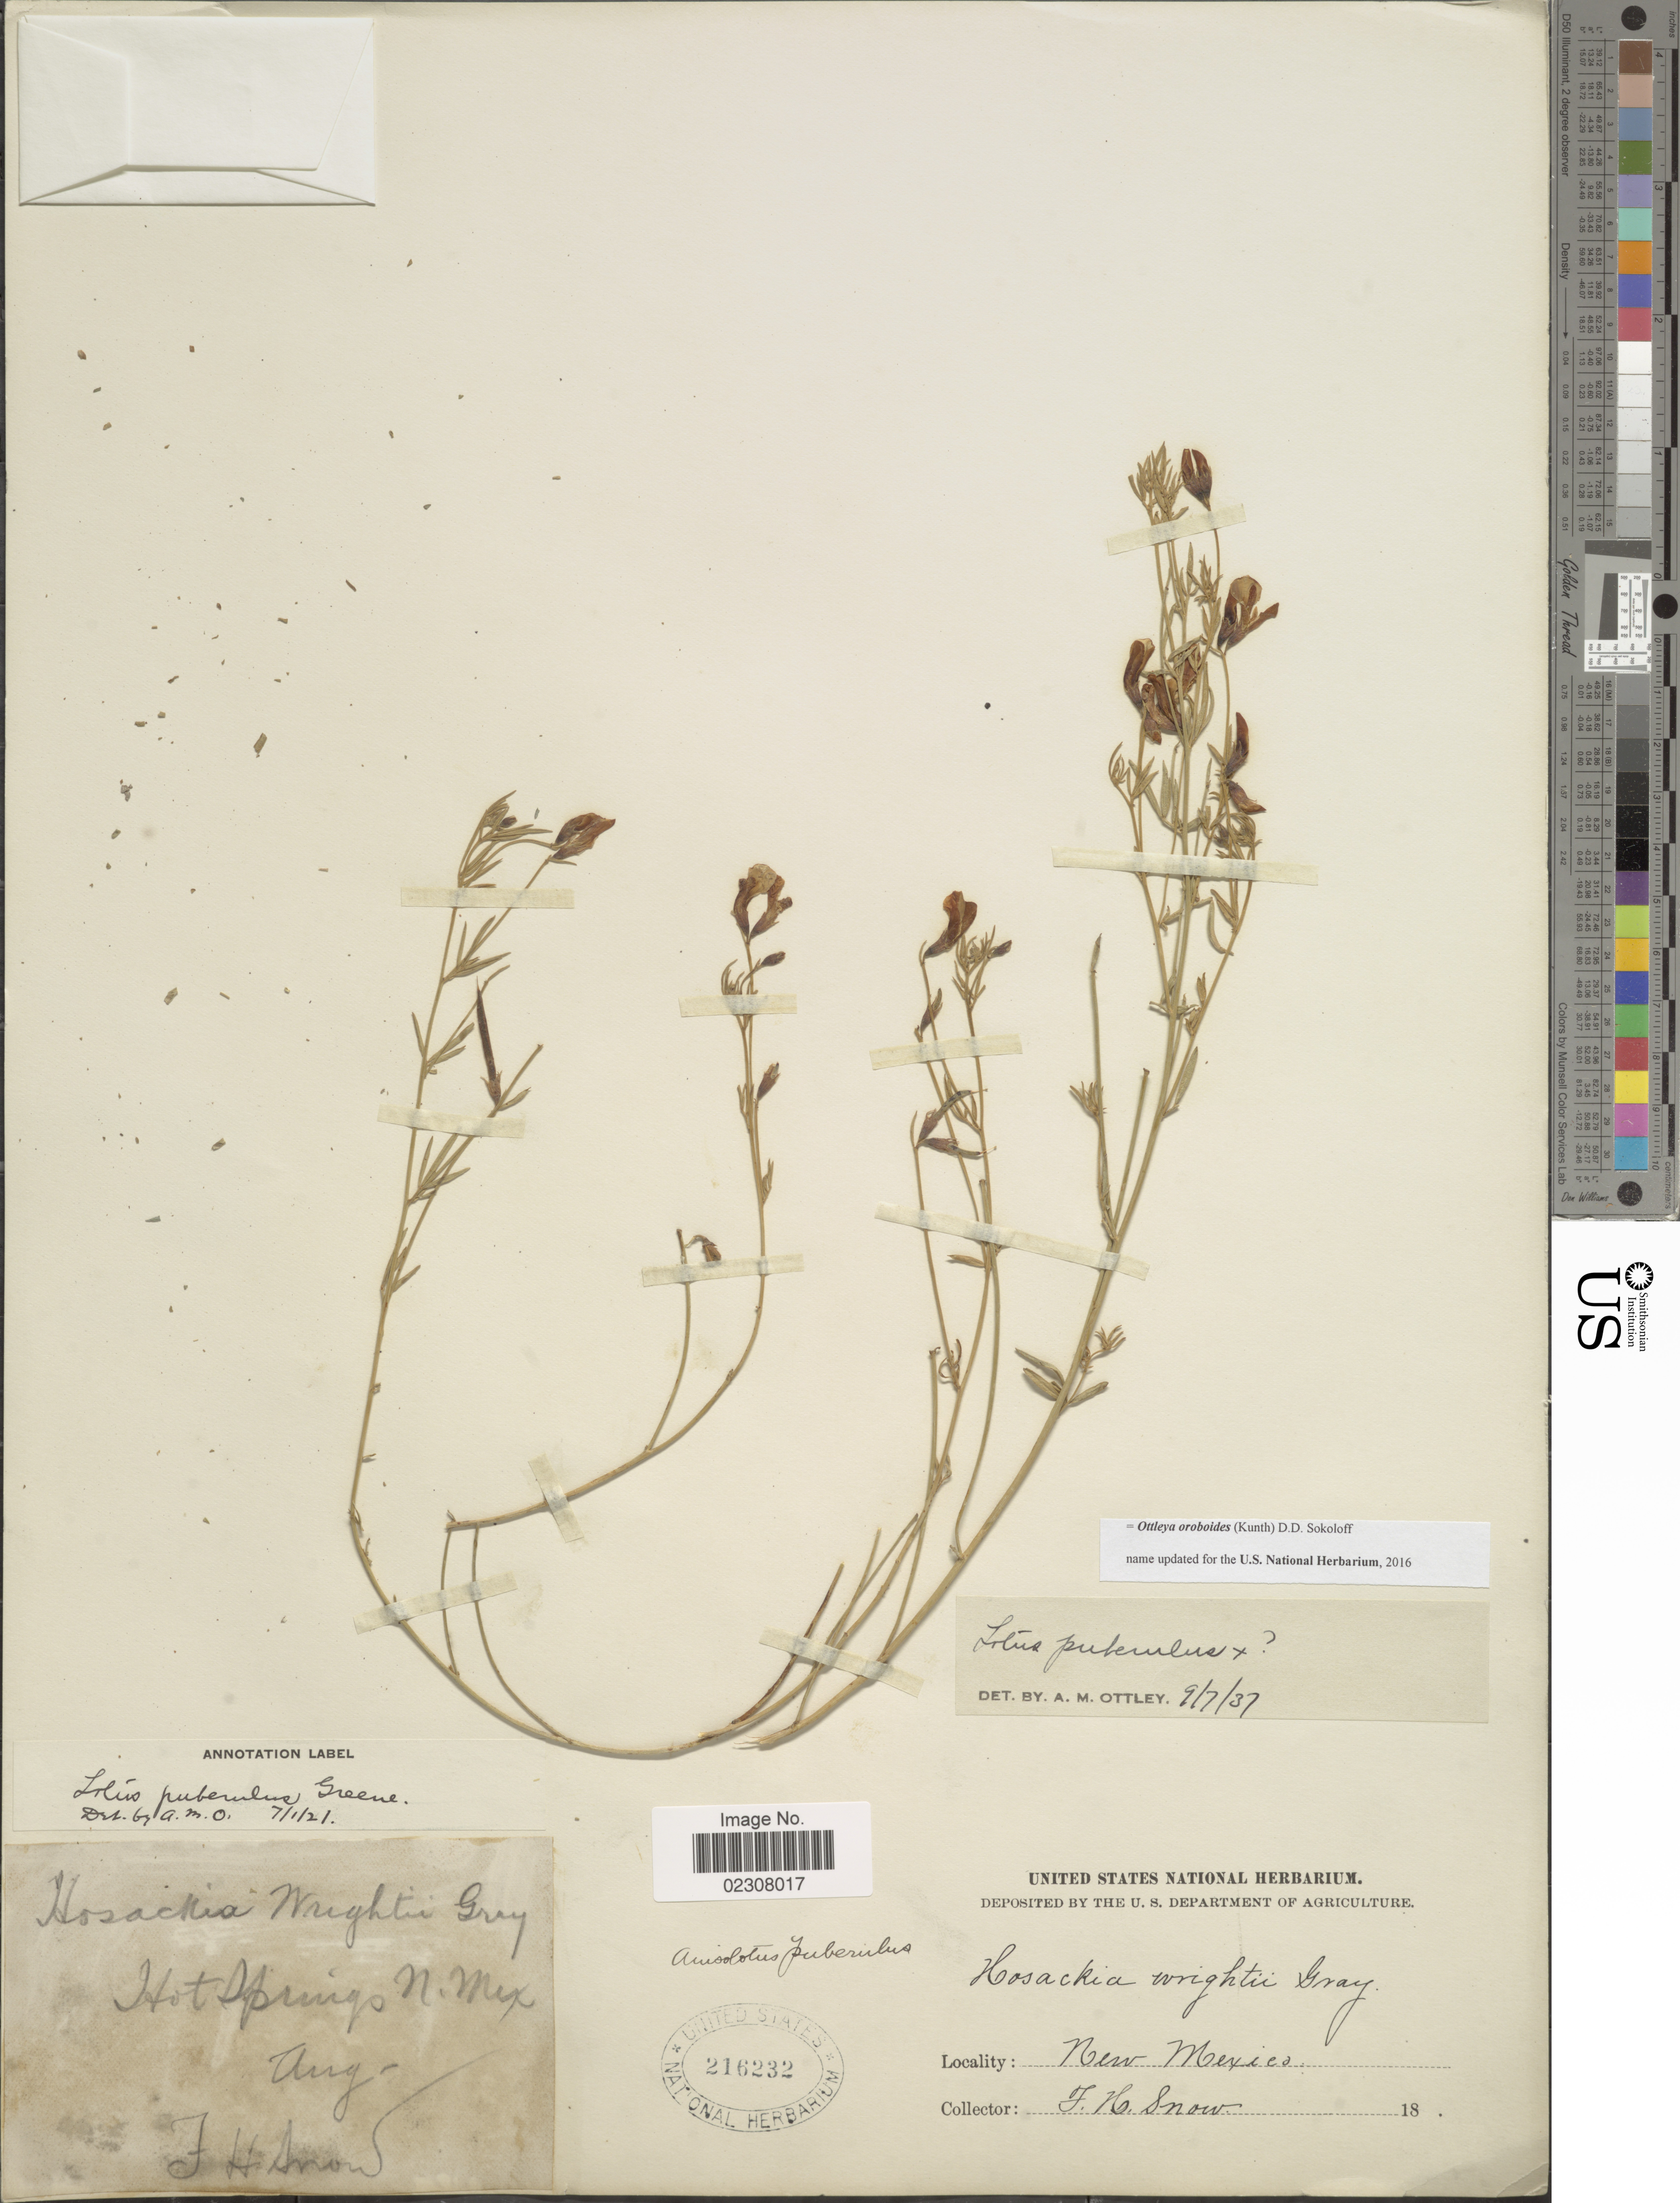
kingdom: Plantae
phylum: Tracheophyta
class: Magnoliopsida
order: Fabales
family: Fabaceae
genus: Ottleya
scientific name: Ottleya oroboides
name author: (Kunth) D.D. Sokoloff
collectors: F. H. Snow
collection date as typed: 18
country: United States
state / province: New Mexico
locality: Hot Springs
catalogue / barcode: US 216232